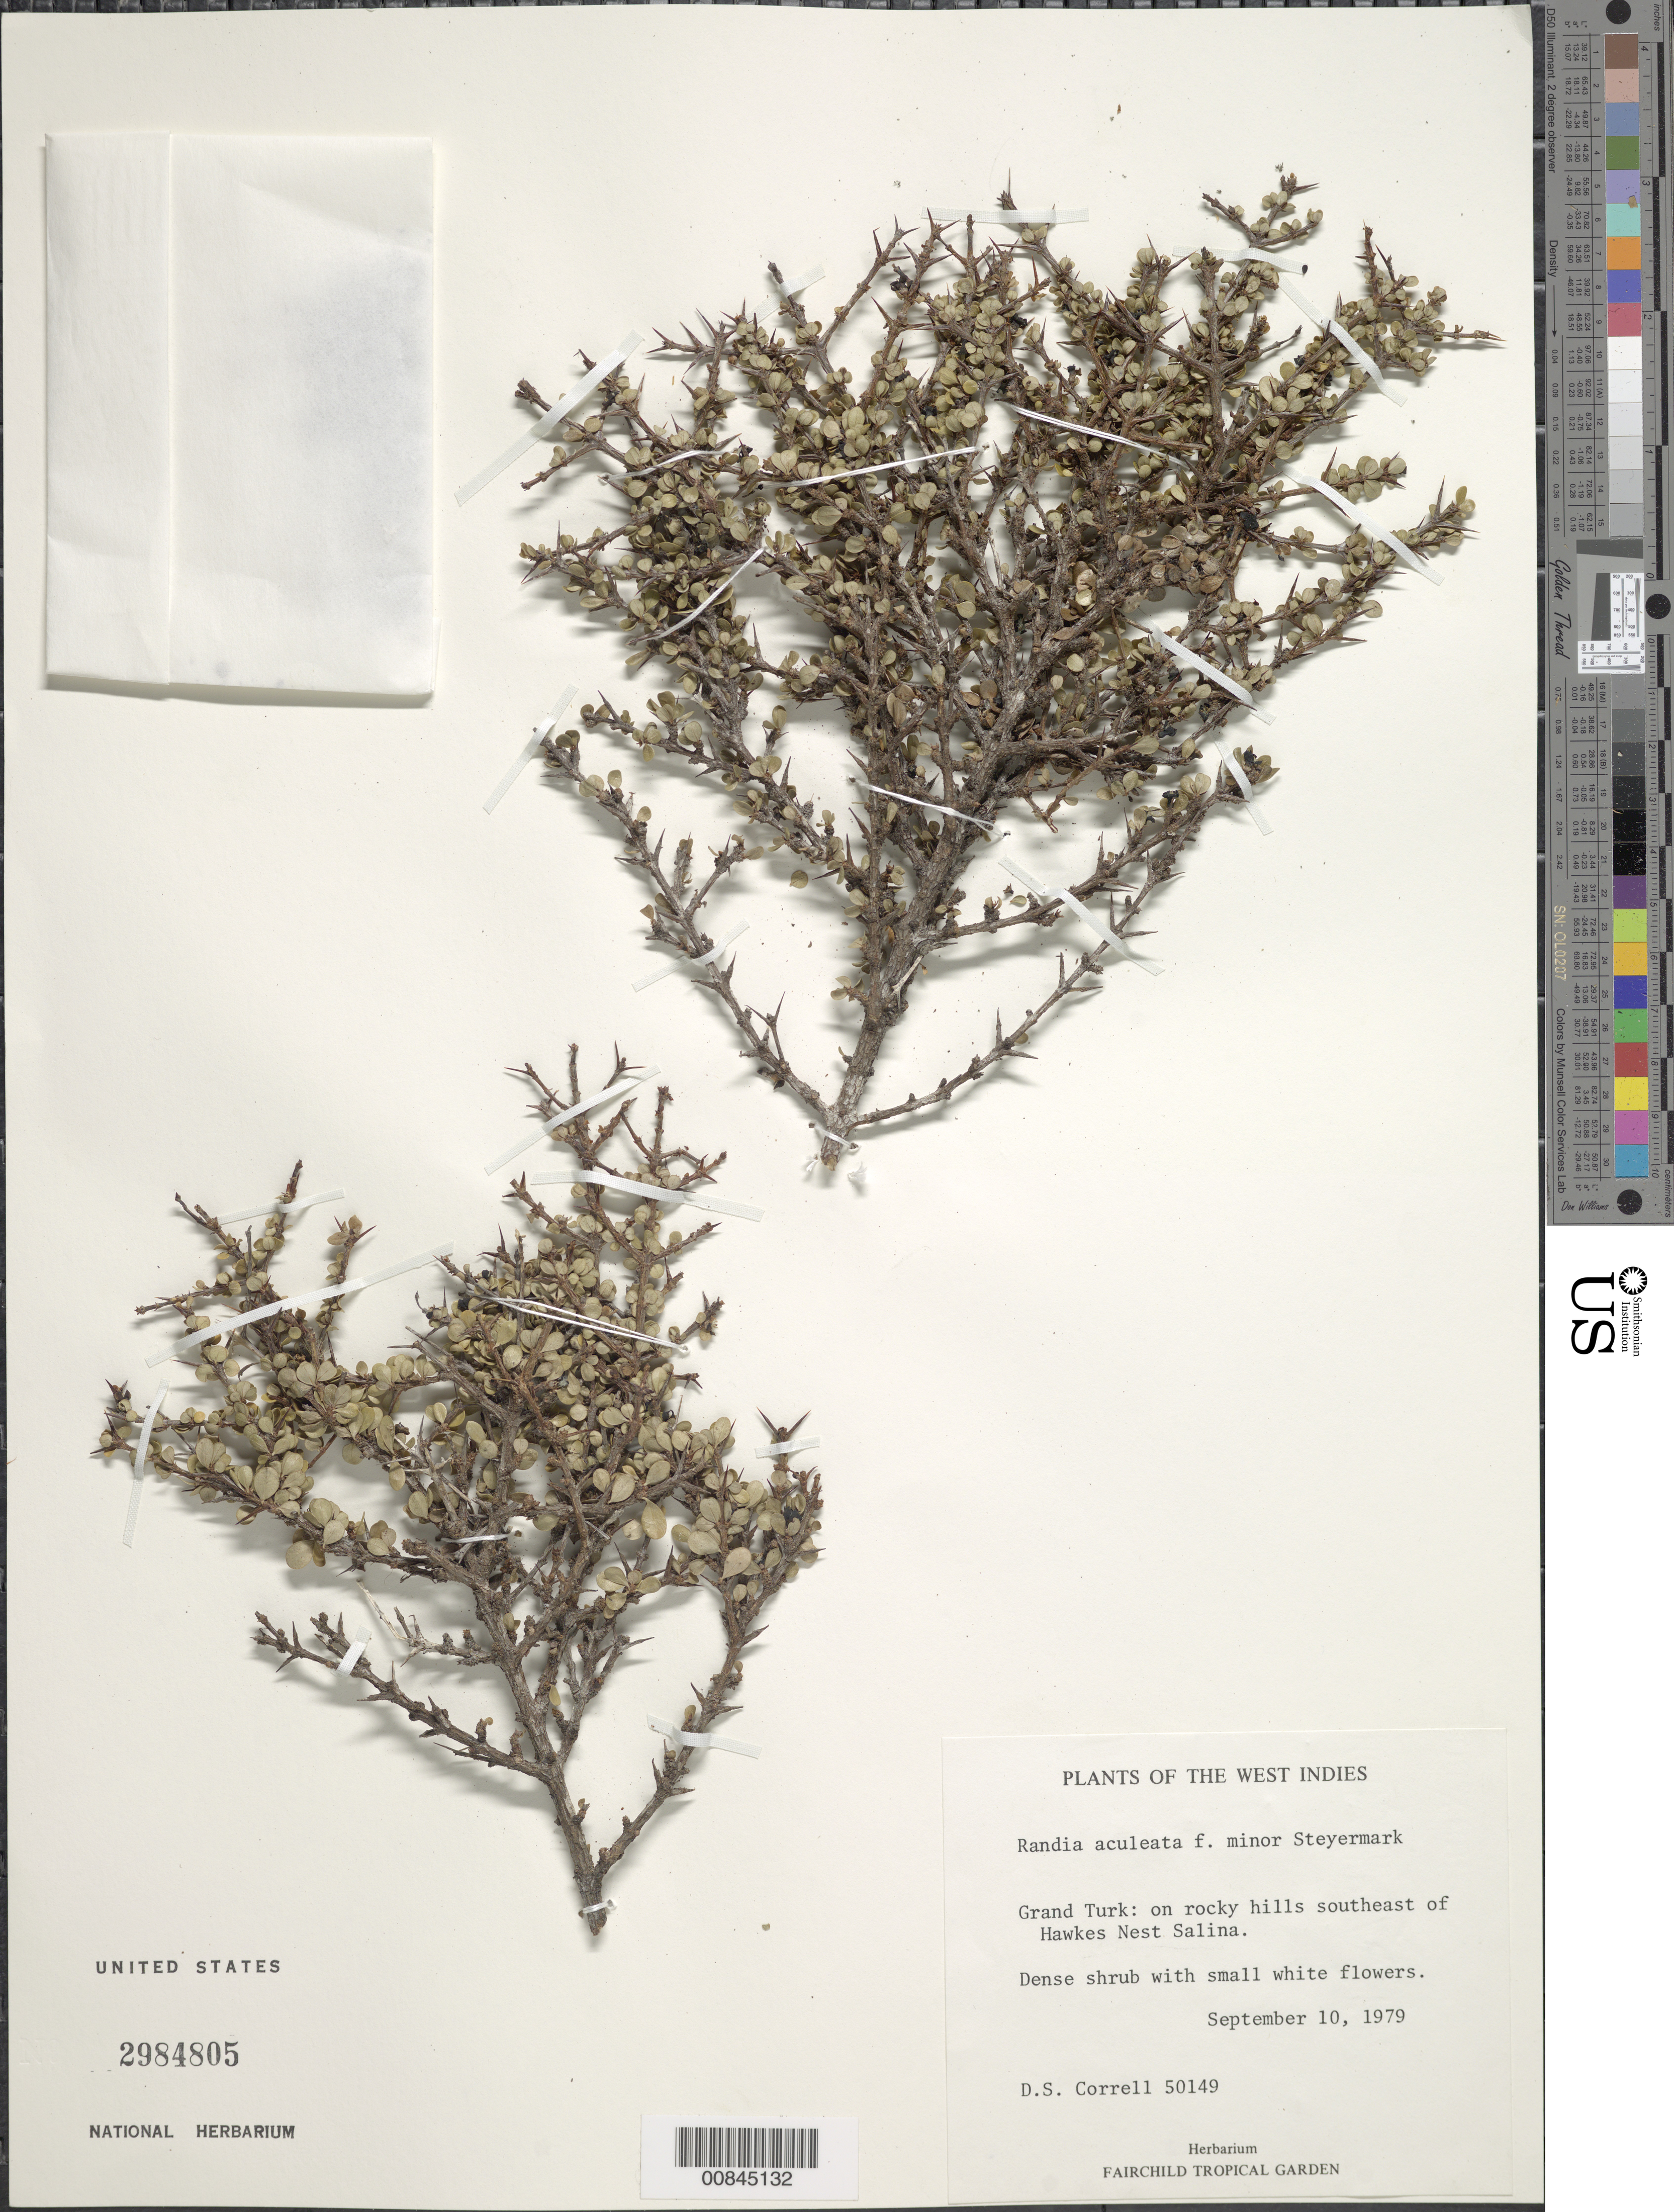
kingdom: Plantae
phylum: Tracheophyta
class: Magnoliopsida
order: Gentianales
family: Rubiaceae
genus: Randia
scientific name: Randia aculeata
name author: L.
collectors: D. S. Correll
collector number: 50149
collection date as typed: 10 Sep 1979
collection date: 1979-09-10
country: Turks and Caicos Islands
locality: Grand Turk: southeast of Hawkes nest Salina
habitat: On rocky hills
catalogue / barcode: US 2984805